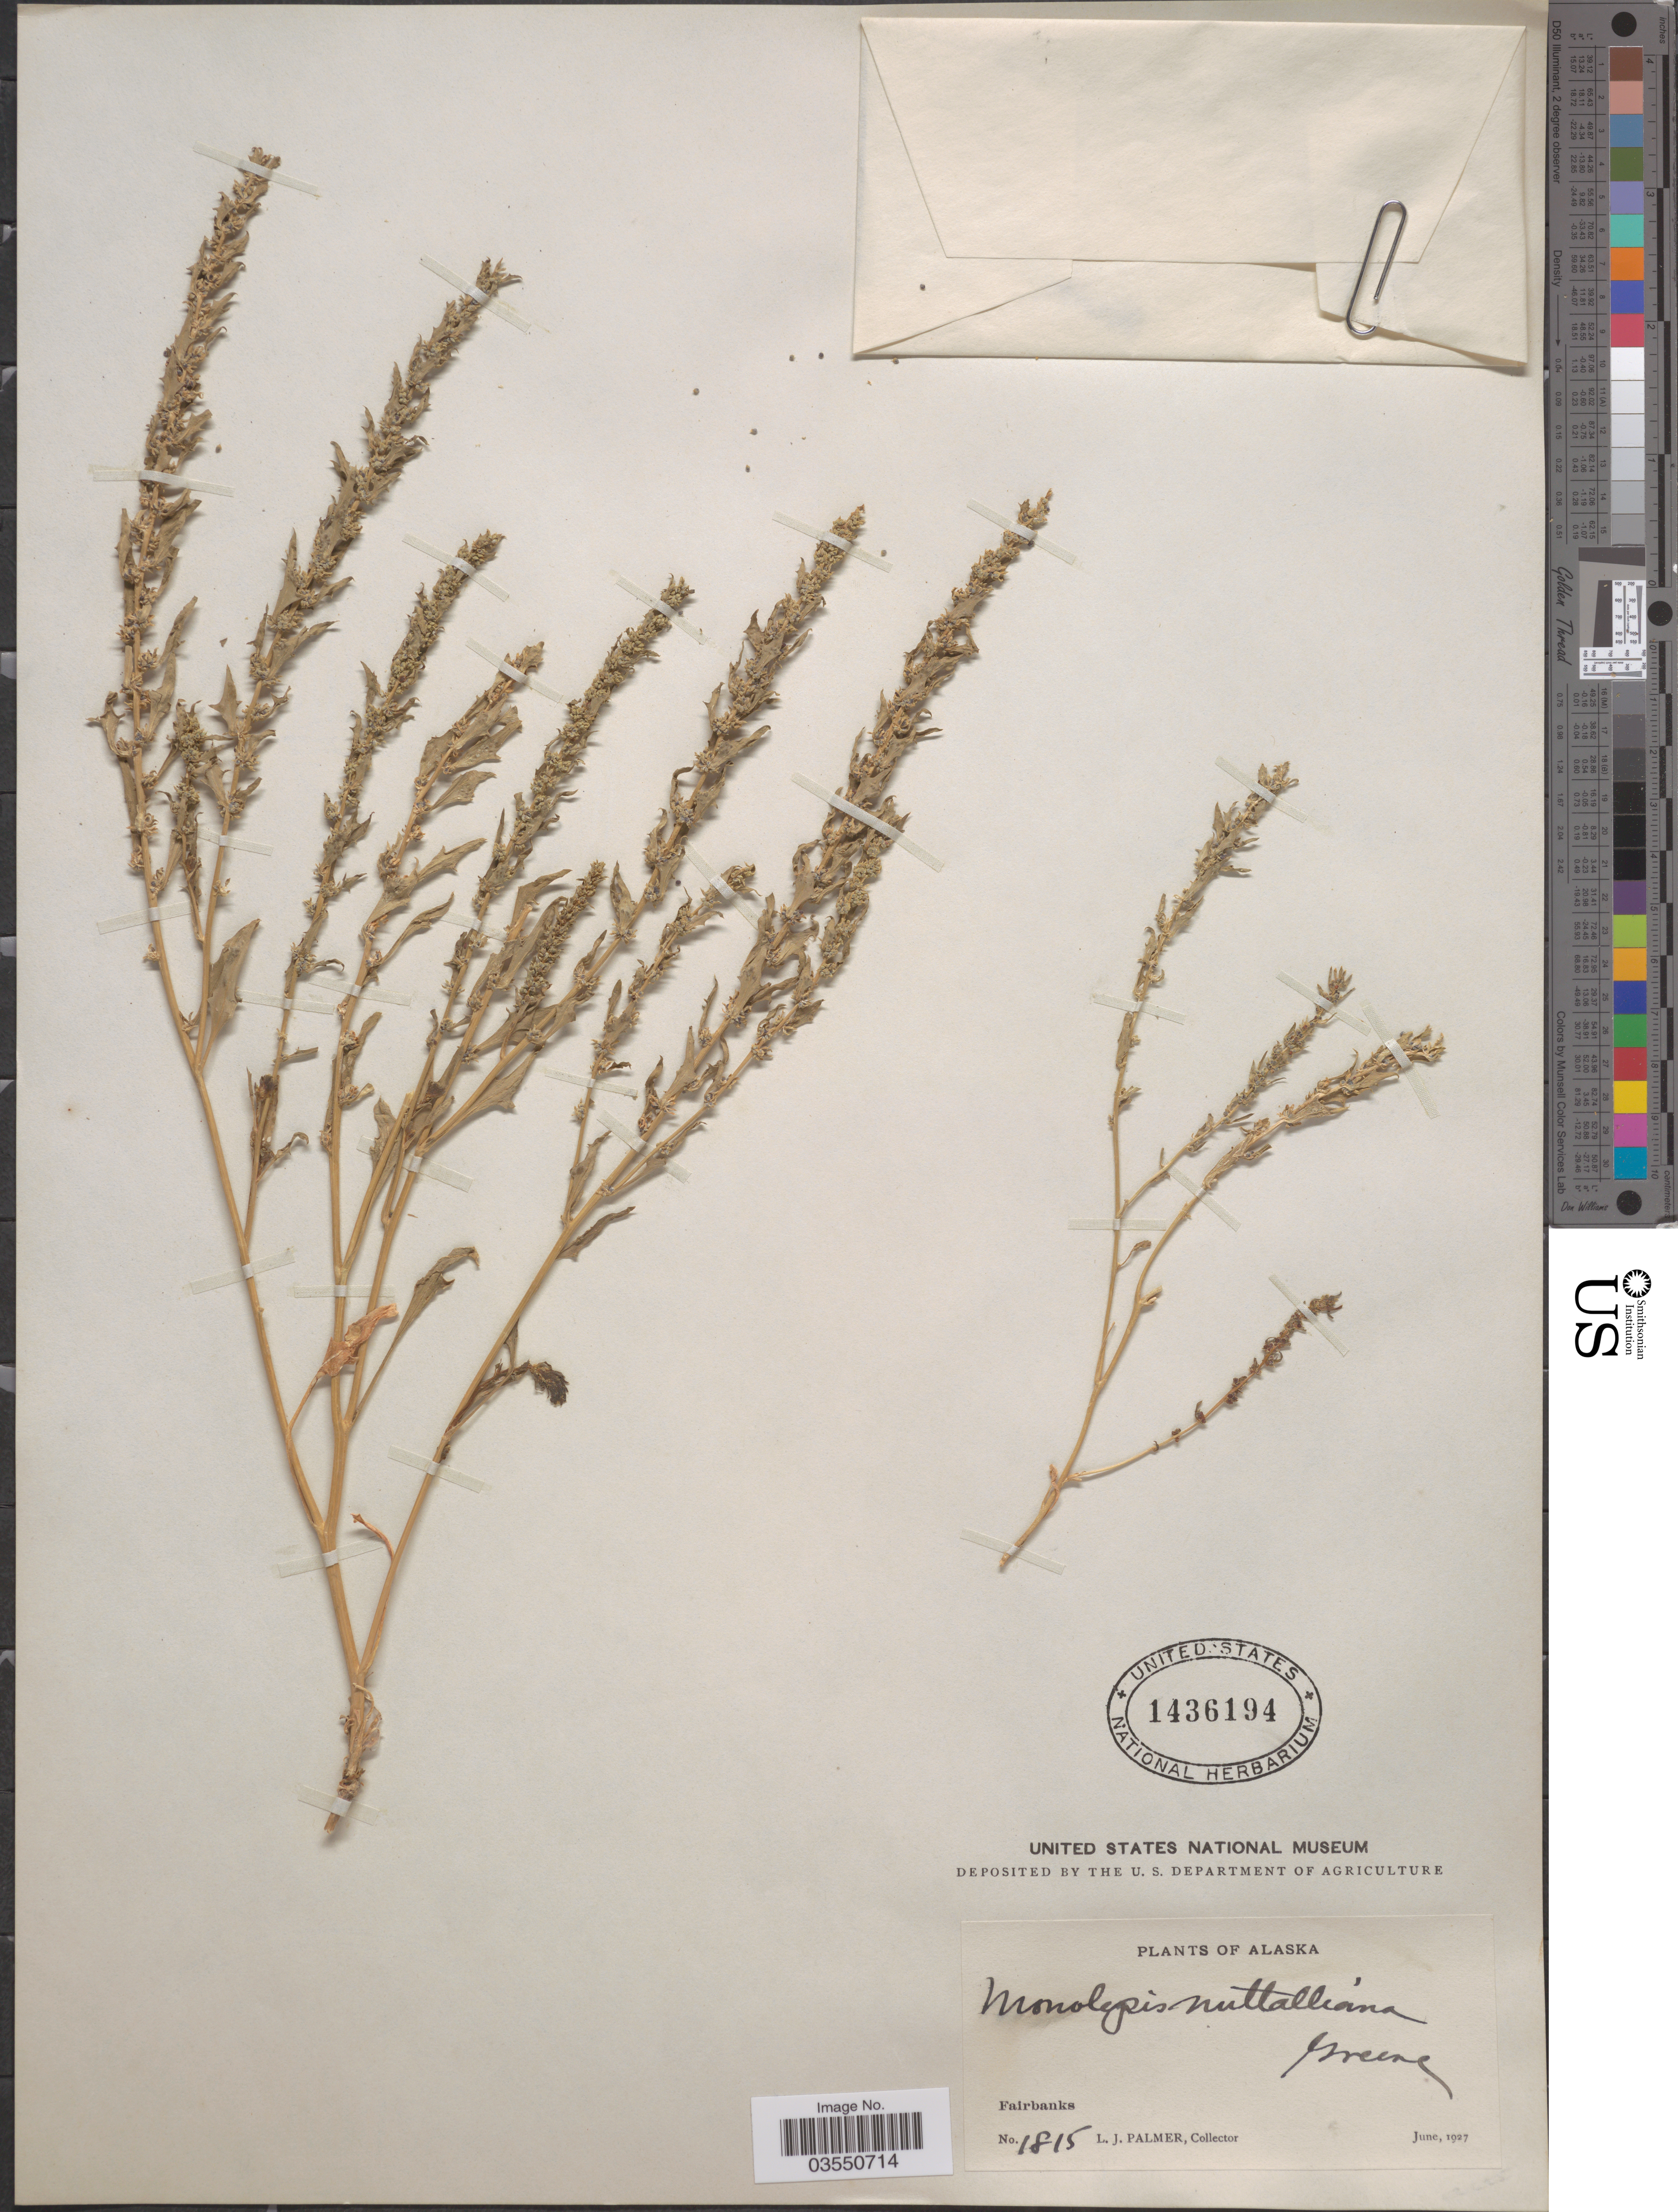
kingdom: Plantae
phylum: Tracheophyta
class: Magnoliopsida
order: Caryophyllales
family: Amaranthaceae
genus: Blitum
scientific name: Blitum nuttallianum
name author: Schult.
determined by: U.S. National Herbarium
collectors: L. J. Palmer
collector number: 1815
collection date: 1927-06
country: United States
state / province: Alaska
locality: Fairbanks.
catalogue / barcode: US 1436194